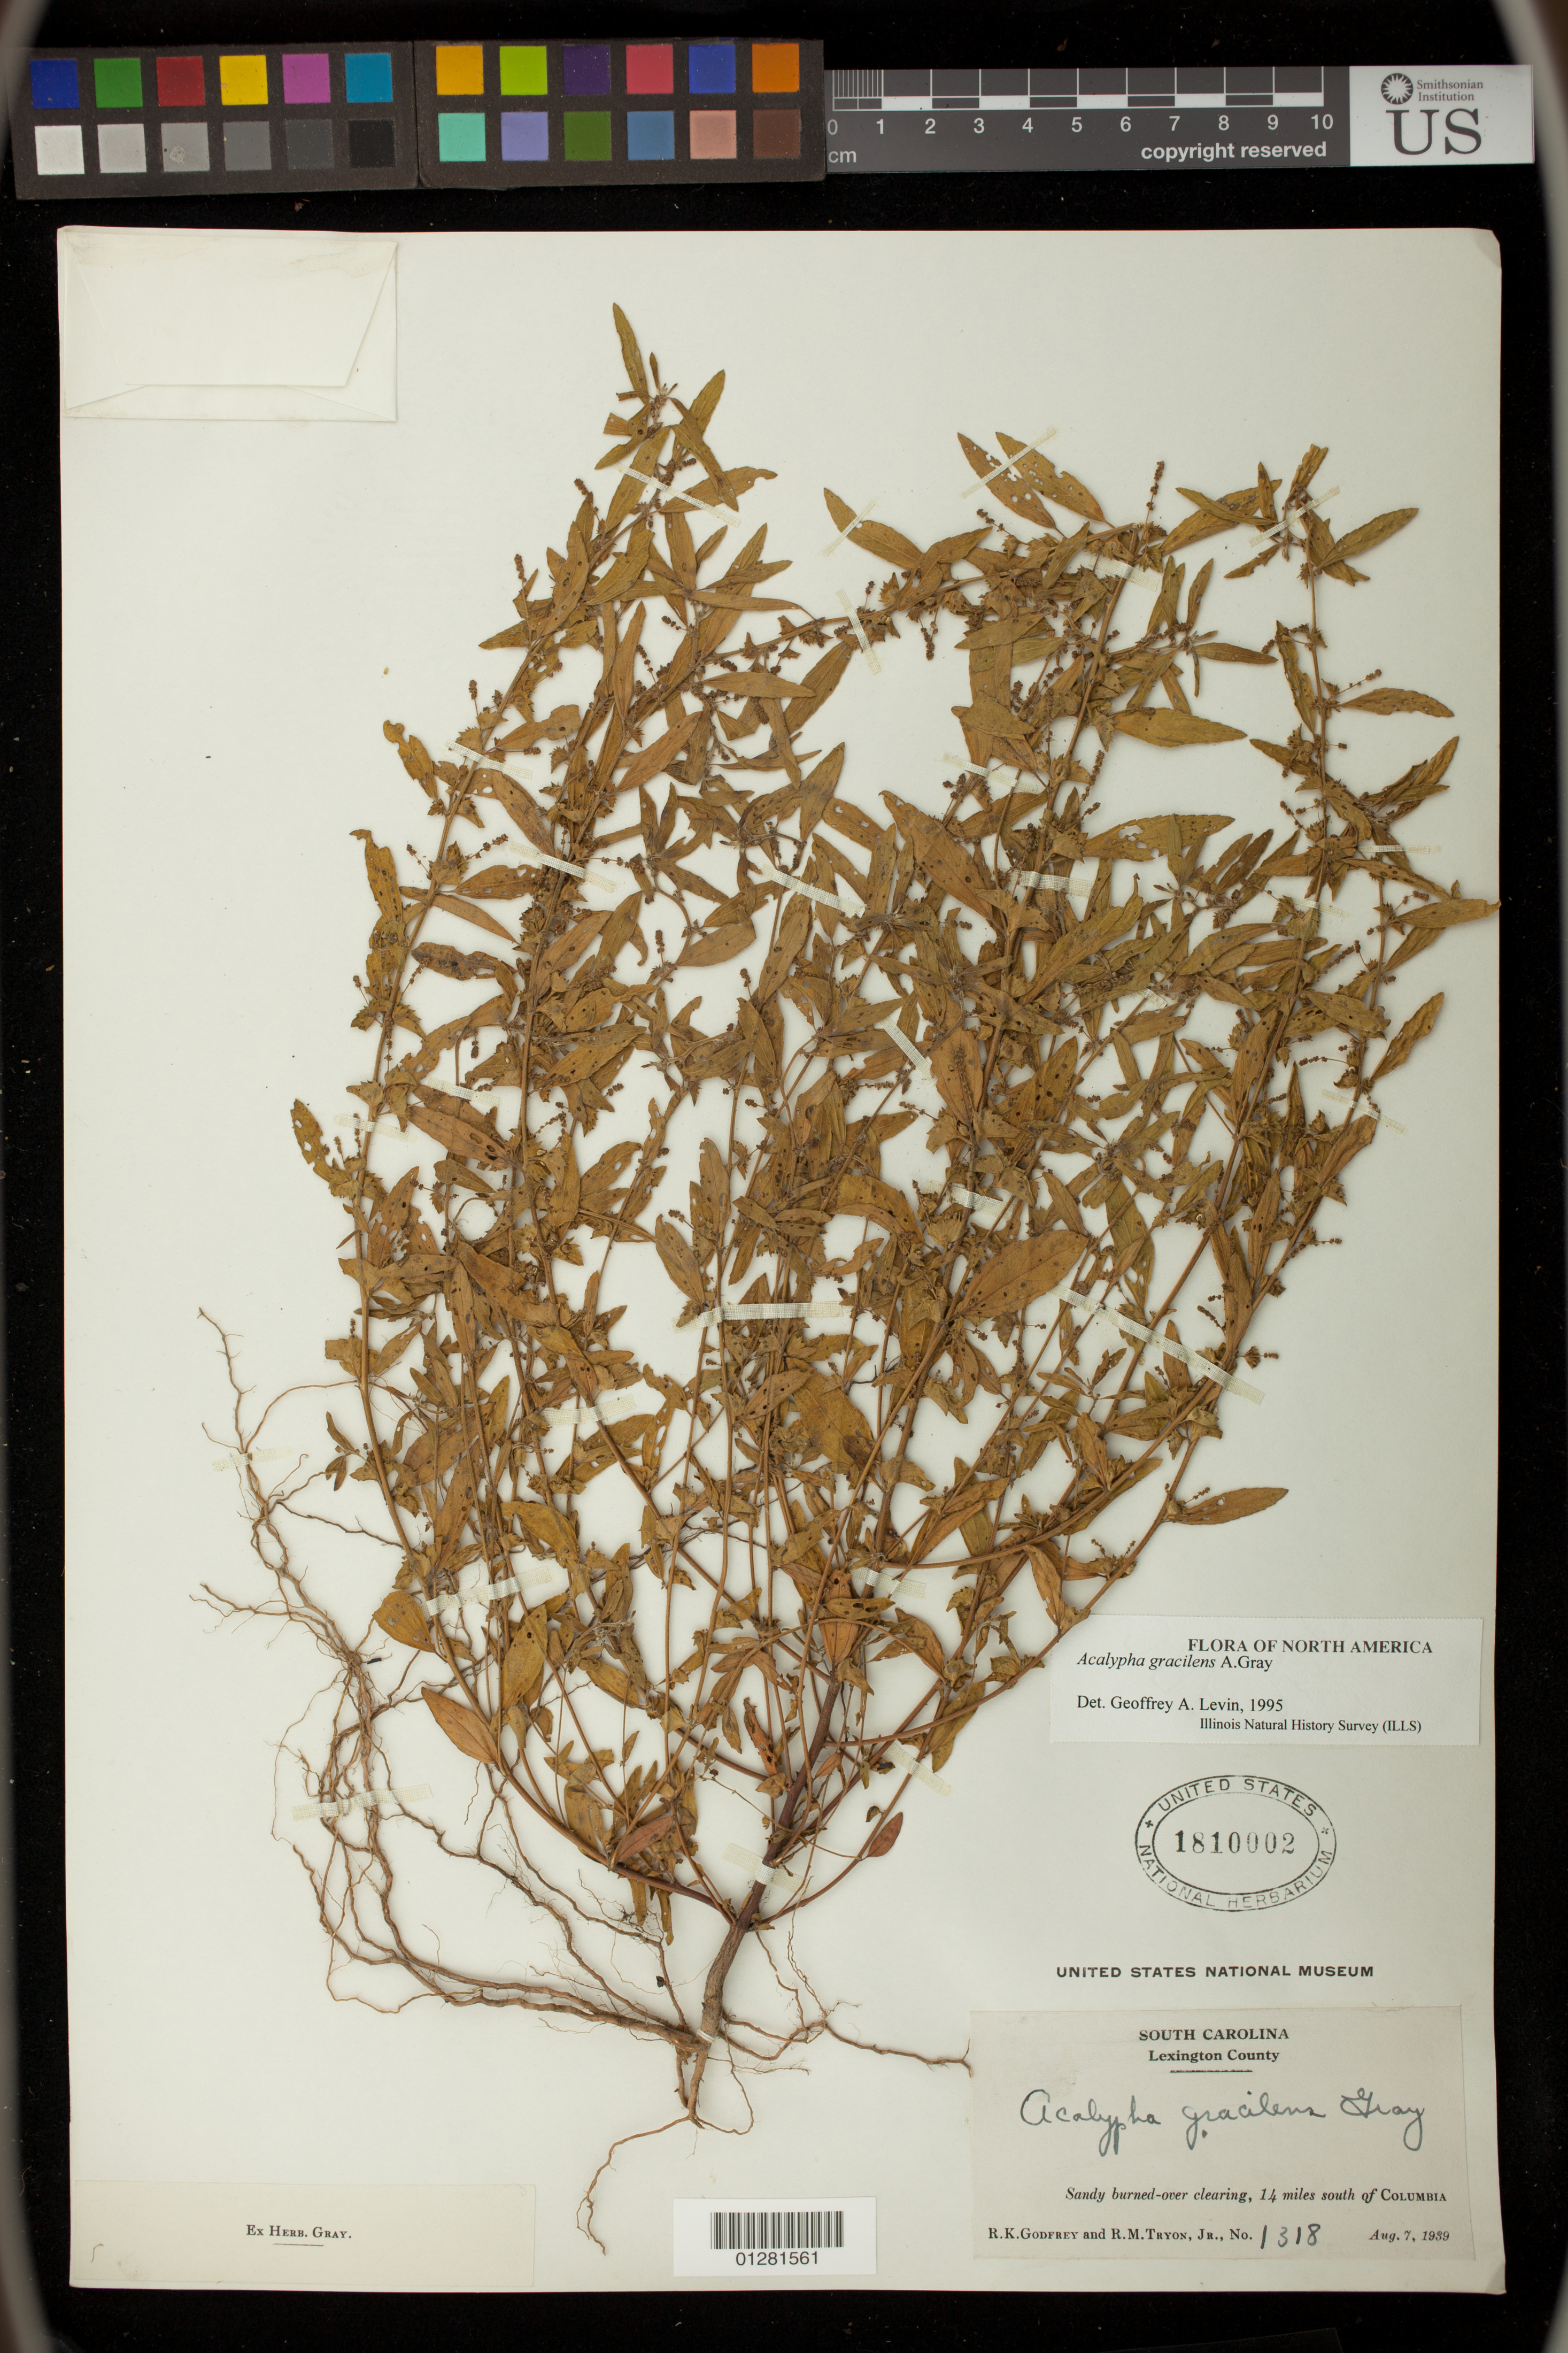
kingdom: Plantae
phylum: Tracheophyta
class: Magnoliopsida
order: Malpighiales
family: Euphorbiaceae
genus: Acalypha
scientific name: Acalypha gracilens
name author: A. Gray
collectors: R. K. Godfrey & R. M. Tryon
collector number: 1318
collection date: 1939-08-07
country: United States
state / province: South Carolina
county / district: Lexington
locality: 14 miles south of Columbia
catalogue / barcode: US 1810002